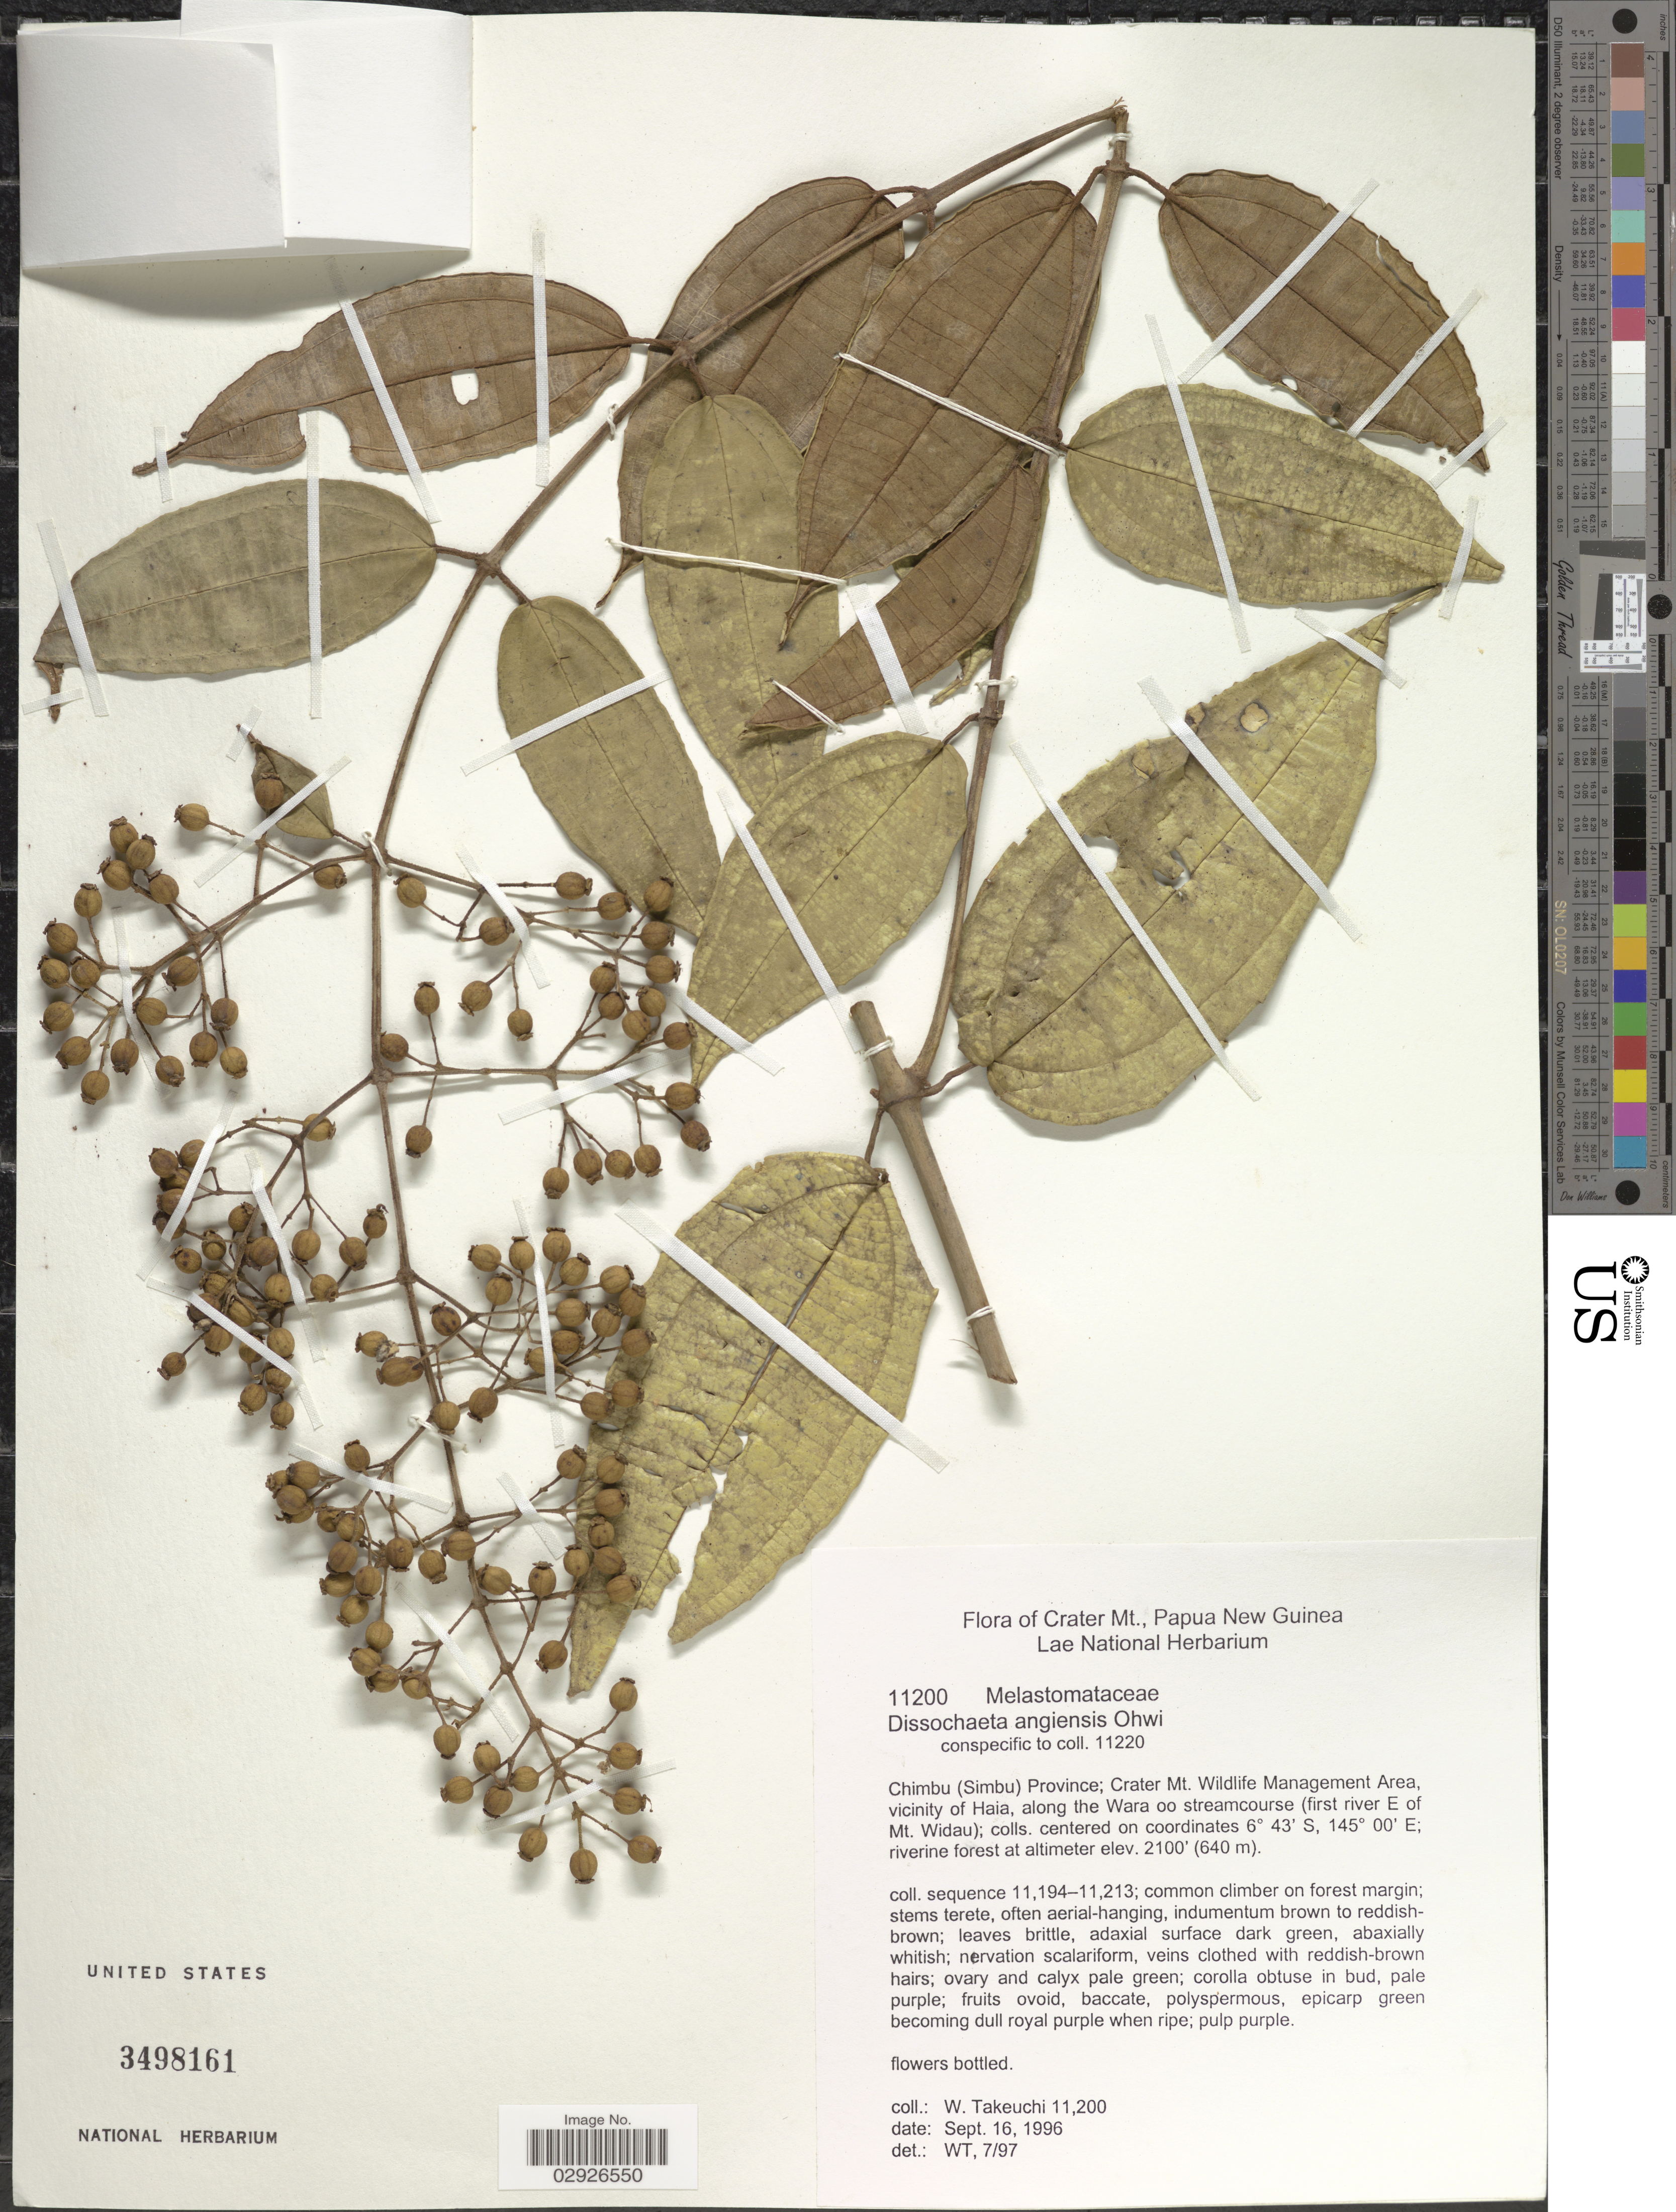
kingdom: Plantae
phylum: Tracheophyta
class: Magnoliopsida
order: Myrtales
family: Melastomataceae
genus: Dissochaeta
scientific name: Dissochaeta angiensis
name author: Kaneh. & Hatus. ex Ohwi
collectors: W. Takeuchi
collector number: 11200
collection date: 1996-09-16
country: Papua New Guinea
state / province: Chimbu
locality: Crater Mt. (Simbu) Province; Crater Mt. Wildlife Management Area, vicinity of Haia, along the Wara oo streamcourse (first river E of Mt. Widau).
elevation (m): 640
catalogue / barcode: US 3498161